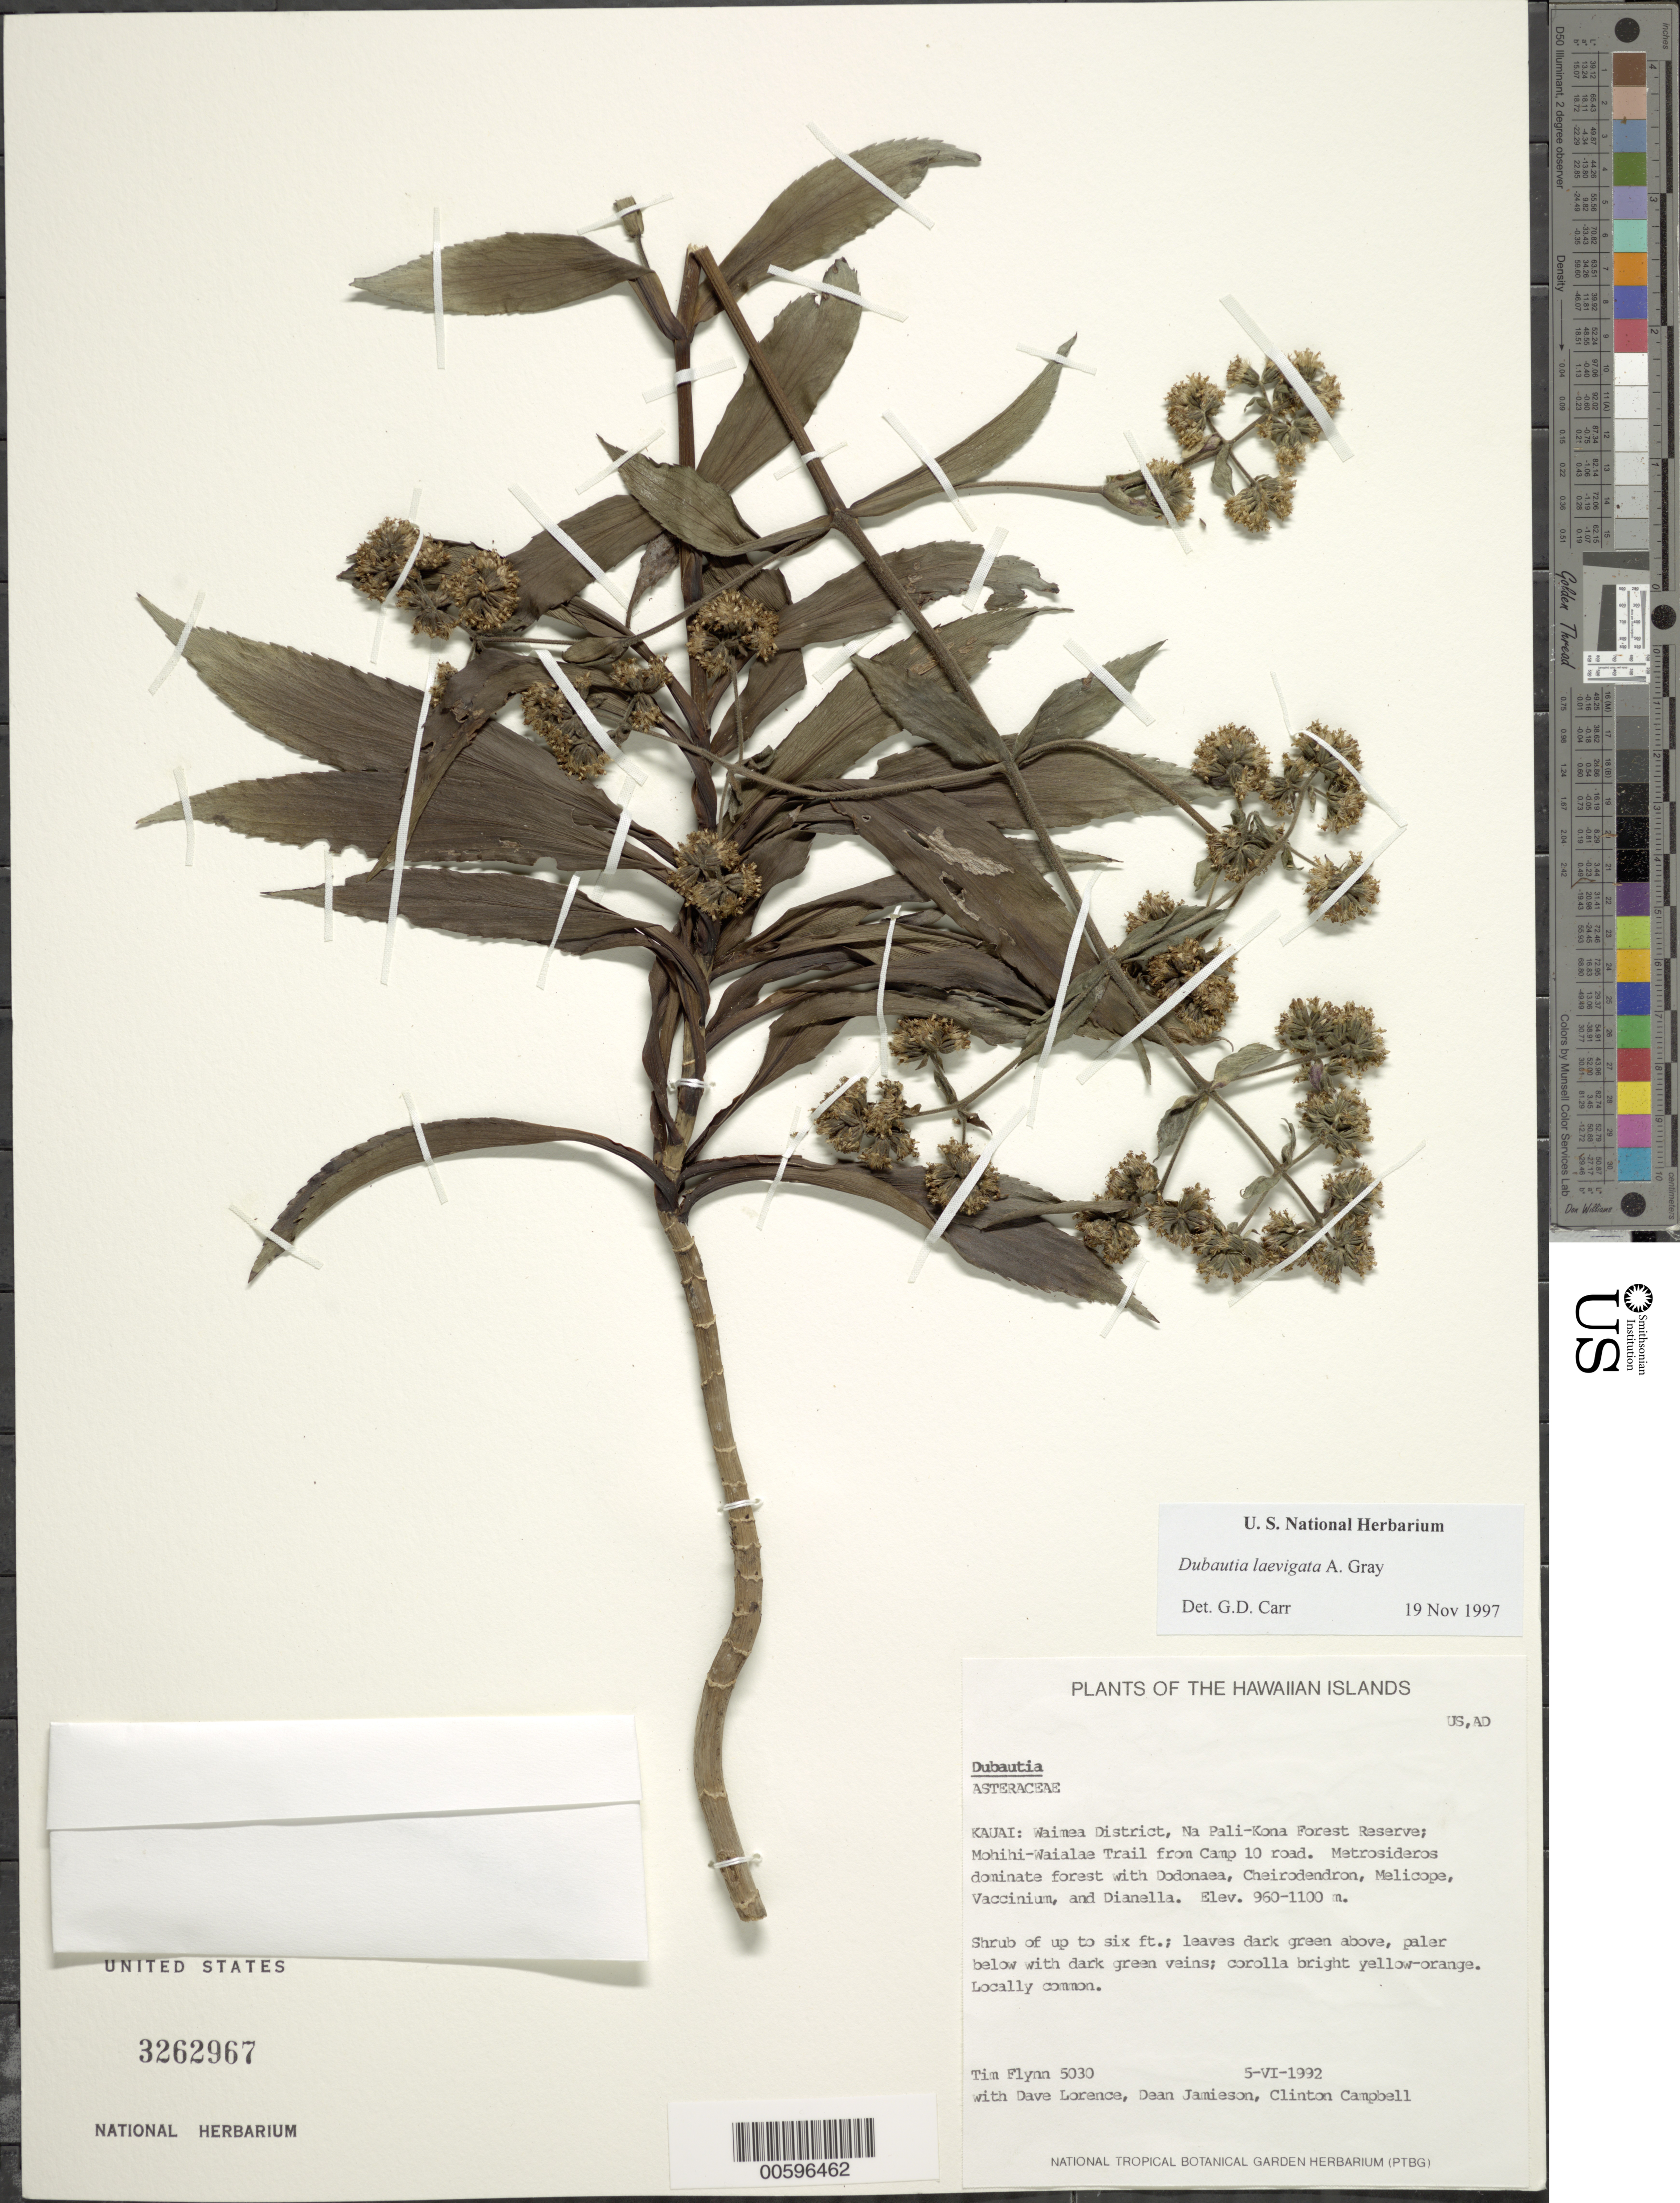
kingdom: Plantae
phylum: Tracheophyta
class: Magnoliopsida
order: Asterales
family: Asteraceae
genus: Dubautia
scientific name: Dubautia laevigata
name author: A. Gray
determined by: Carr, G. D.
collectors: D. Lorence, D. Jamieson & C. Campbell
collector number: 5030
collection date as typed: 5 Jun 1992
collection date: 1992-06-05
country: United States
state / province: Hawaii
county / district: Kauai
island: Kaua'i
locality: Waimea Dist, Na Pali-Kona For Res; Mohihi-Waialae Trail from Camp 10 road.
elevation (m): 960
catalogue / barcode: US 3262967